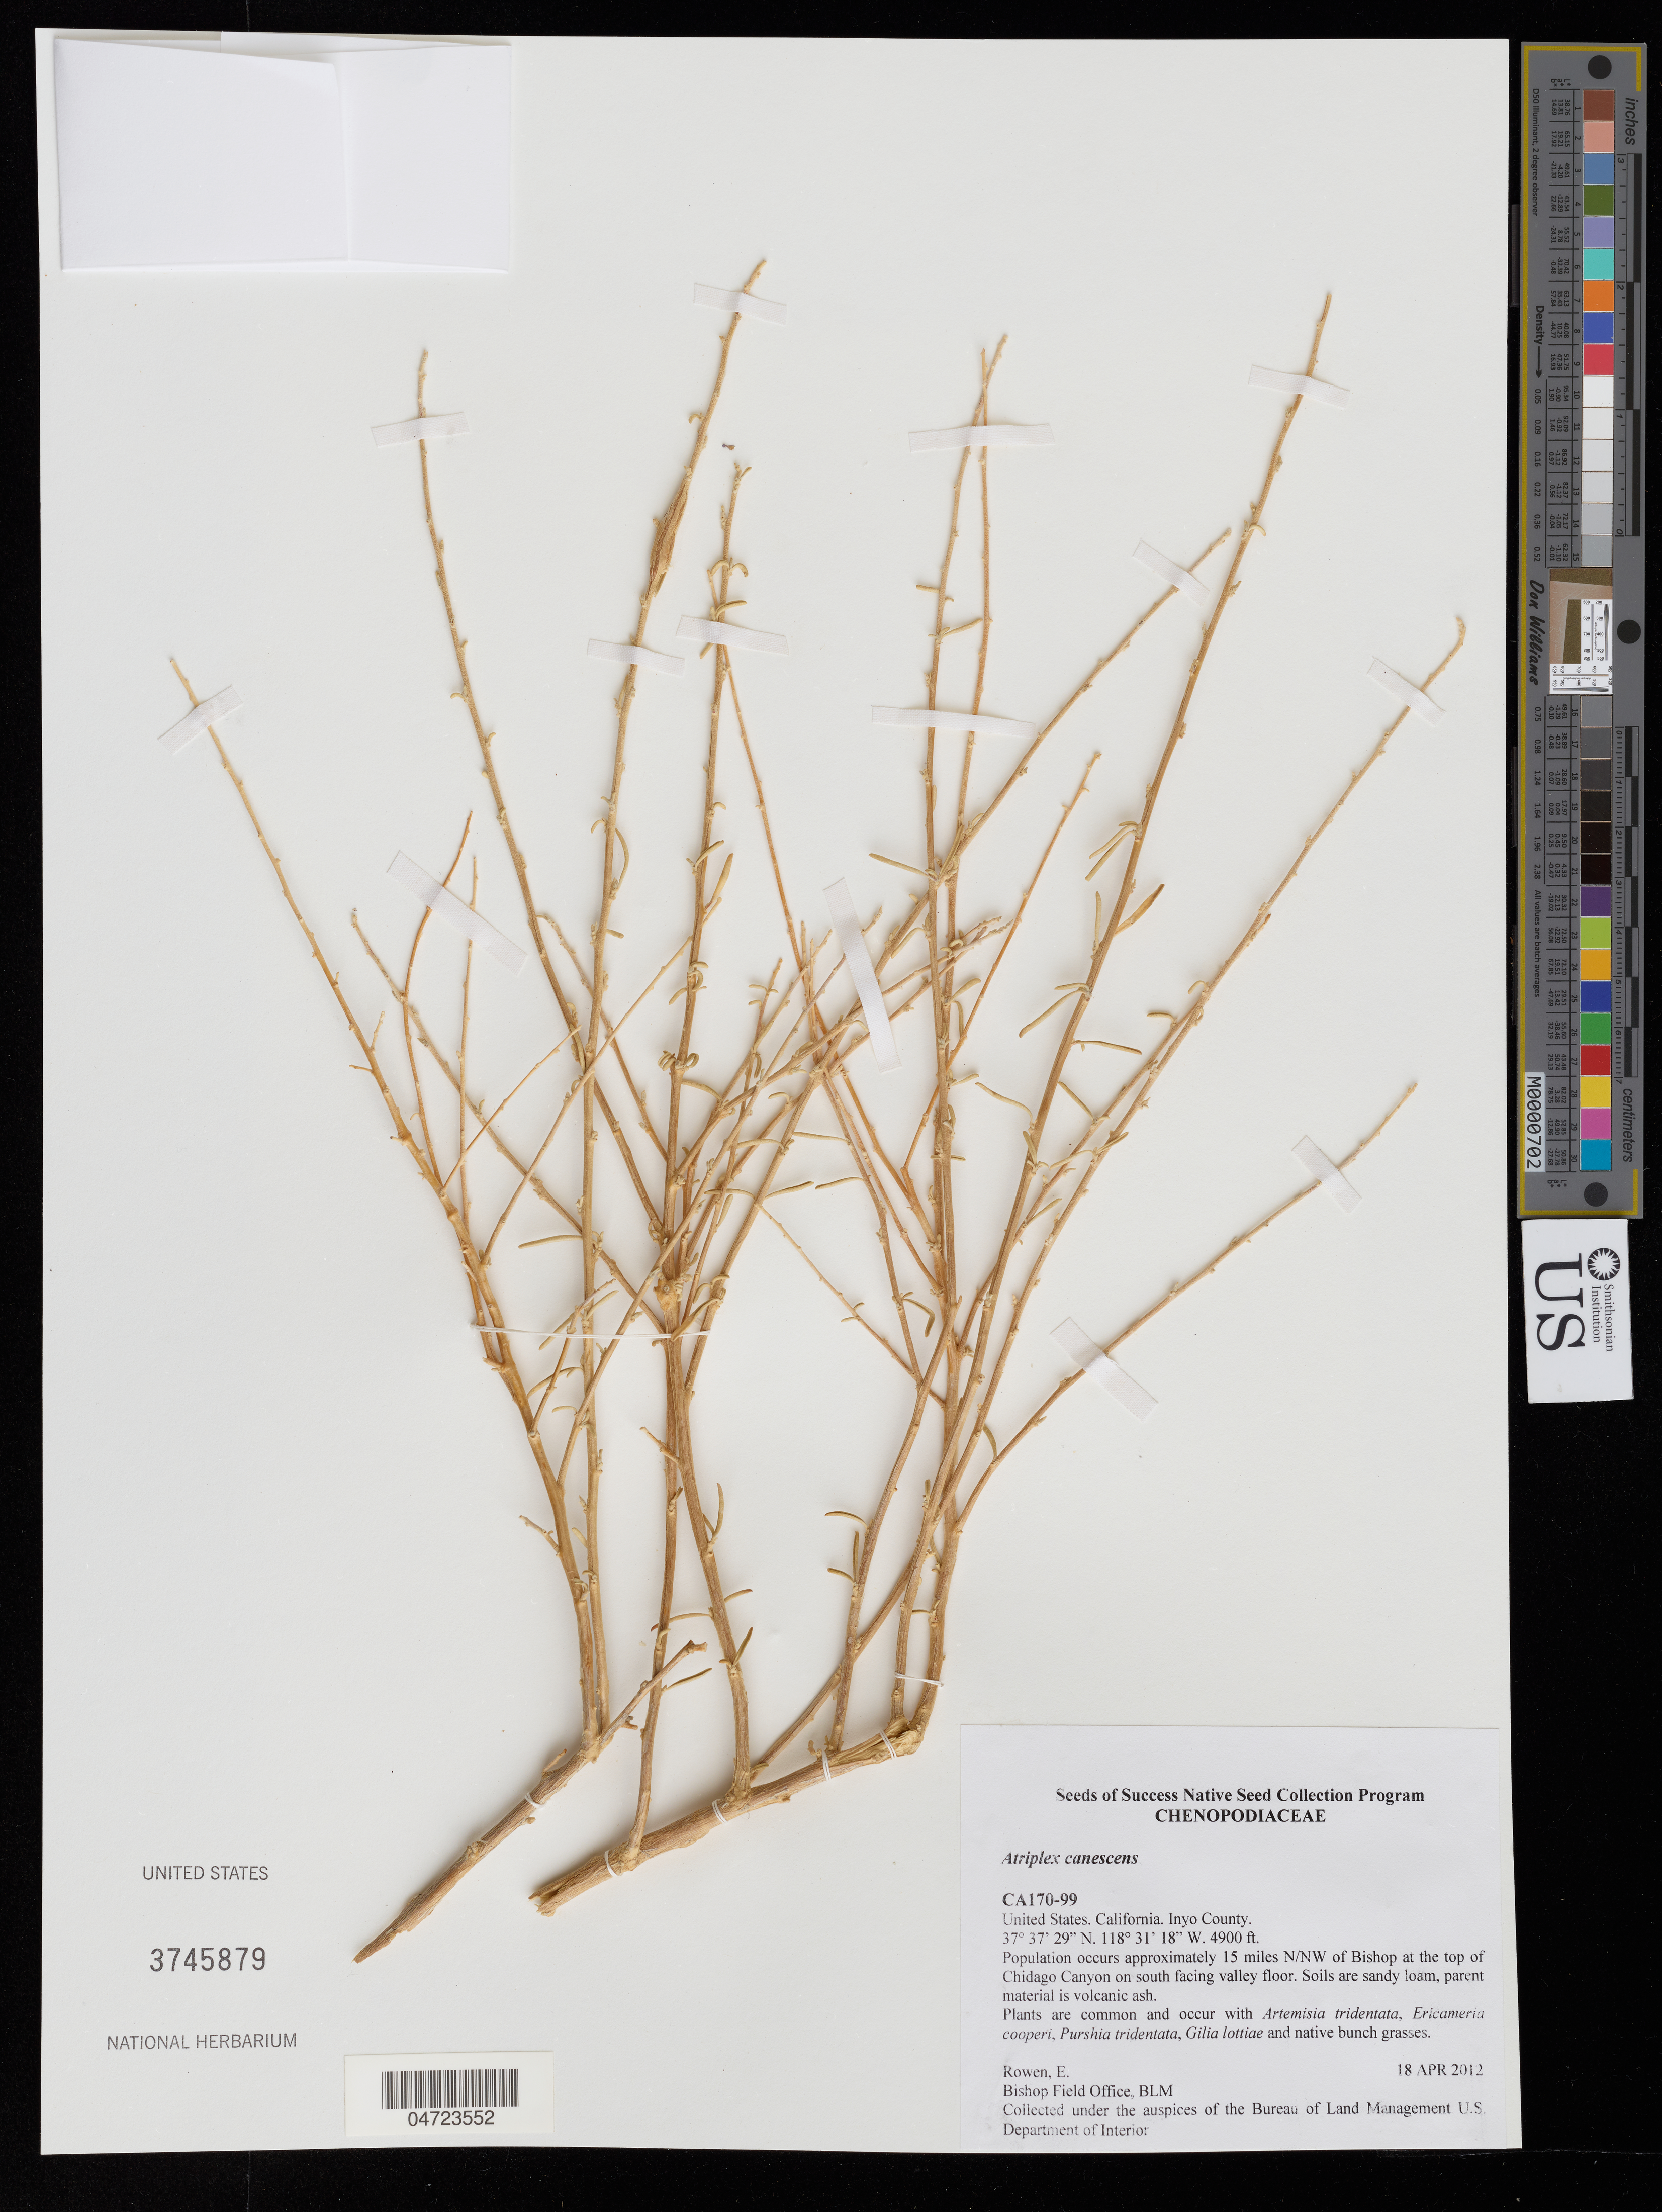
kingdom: Plantae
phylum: Tracheophyta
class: Magnoliopsida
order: Caryophyllales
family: Amaranthaceae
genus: Atriplex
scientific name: Atriplex canescens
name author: (Pursh) Nutt.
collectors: E. Rowen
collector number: CA170-99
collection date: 2012-04-18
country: United States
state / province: California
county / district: Inyo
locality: Inyo County. Population occurs approximately 15 miles N/NW of Bishop at the top of Chidago Canyon on south facing valley floor.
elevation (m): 1494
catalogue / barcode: US 3745879